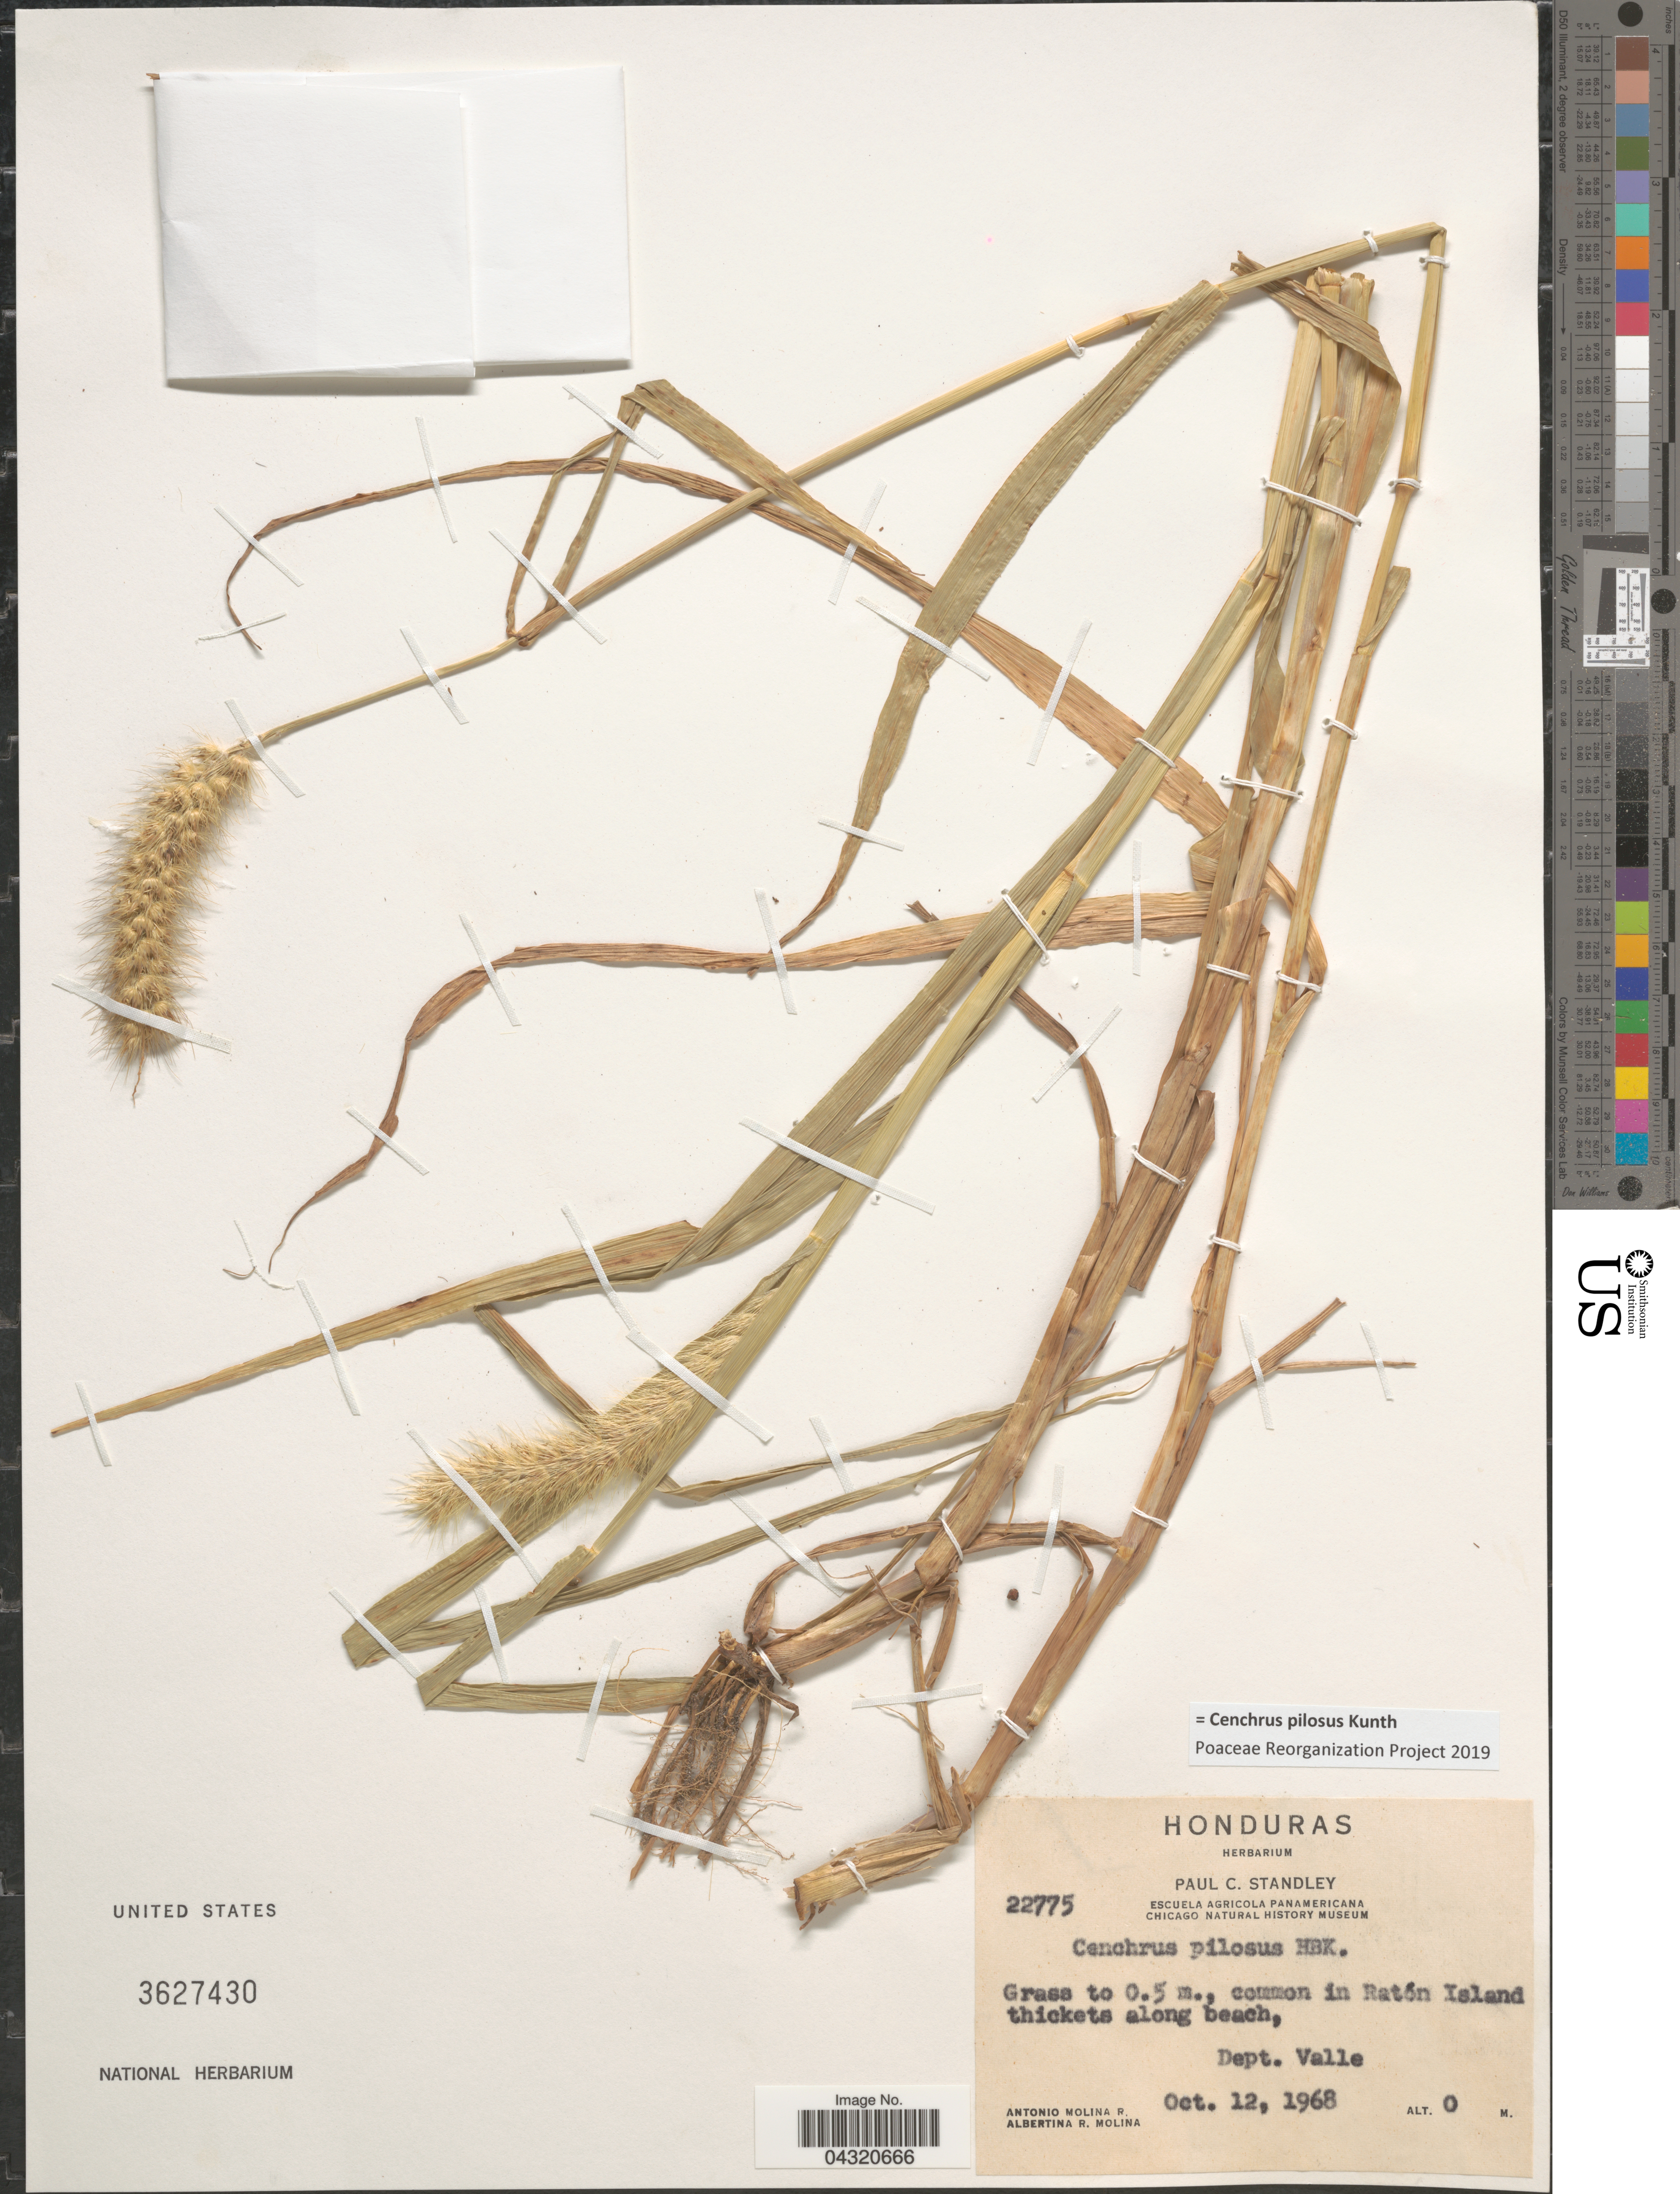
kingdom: Plantae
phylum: Tracheophyta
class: Liliopsida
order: Poales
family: Poaceae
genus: Cenchrus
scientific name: Cenchrus pilosus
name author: Kunth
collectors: A. Molina R. & A. R. Molina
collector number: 22775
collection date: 1968-10-12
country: Honduras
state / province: Valle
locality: Common in Ratón Island. Thickets along beach, Dept. Valle.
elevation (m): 0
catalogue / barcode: US 3627430